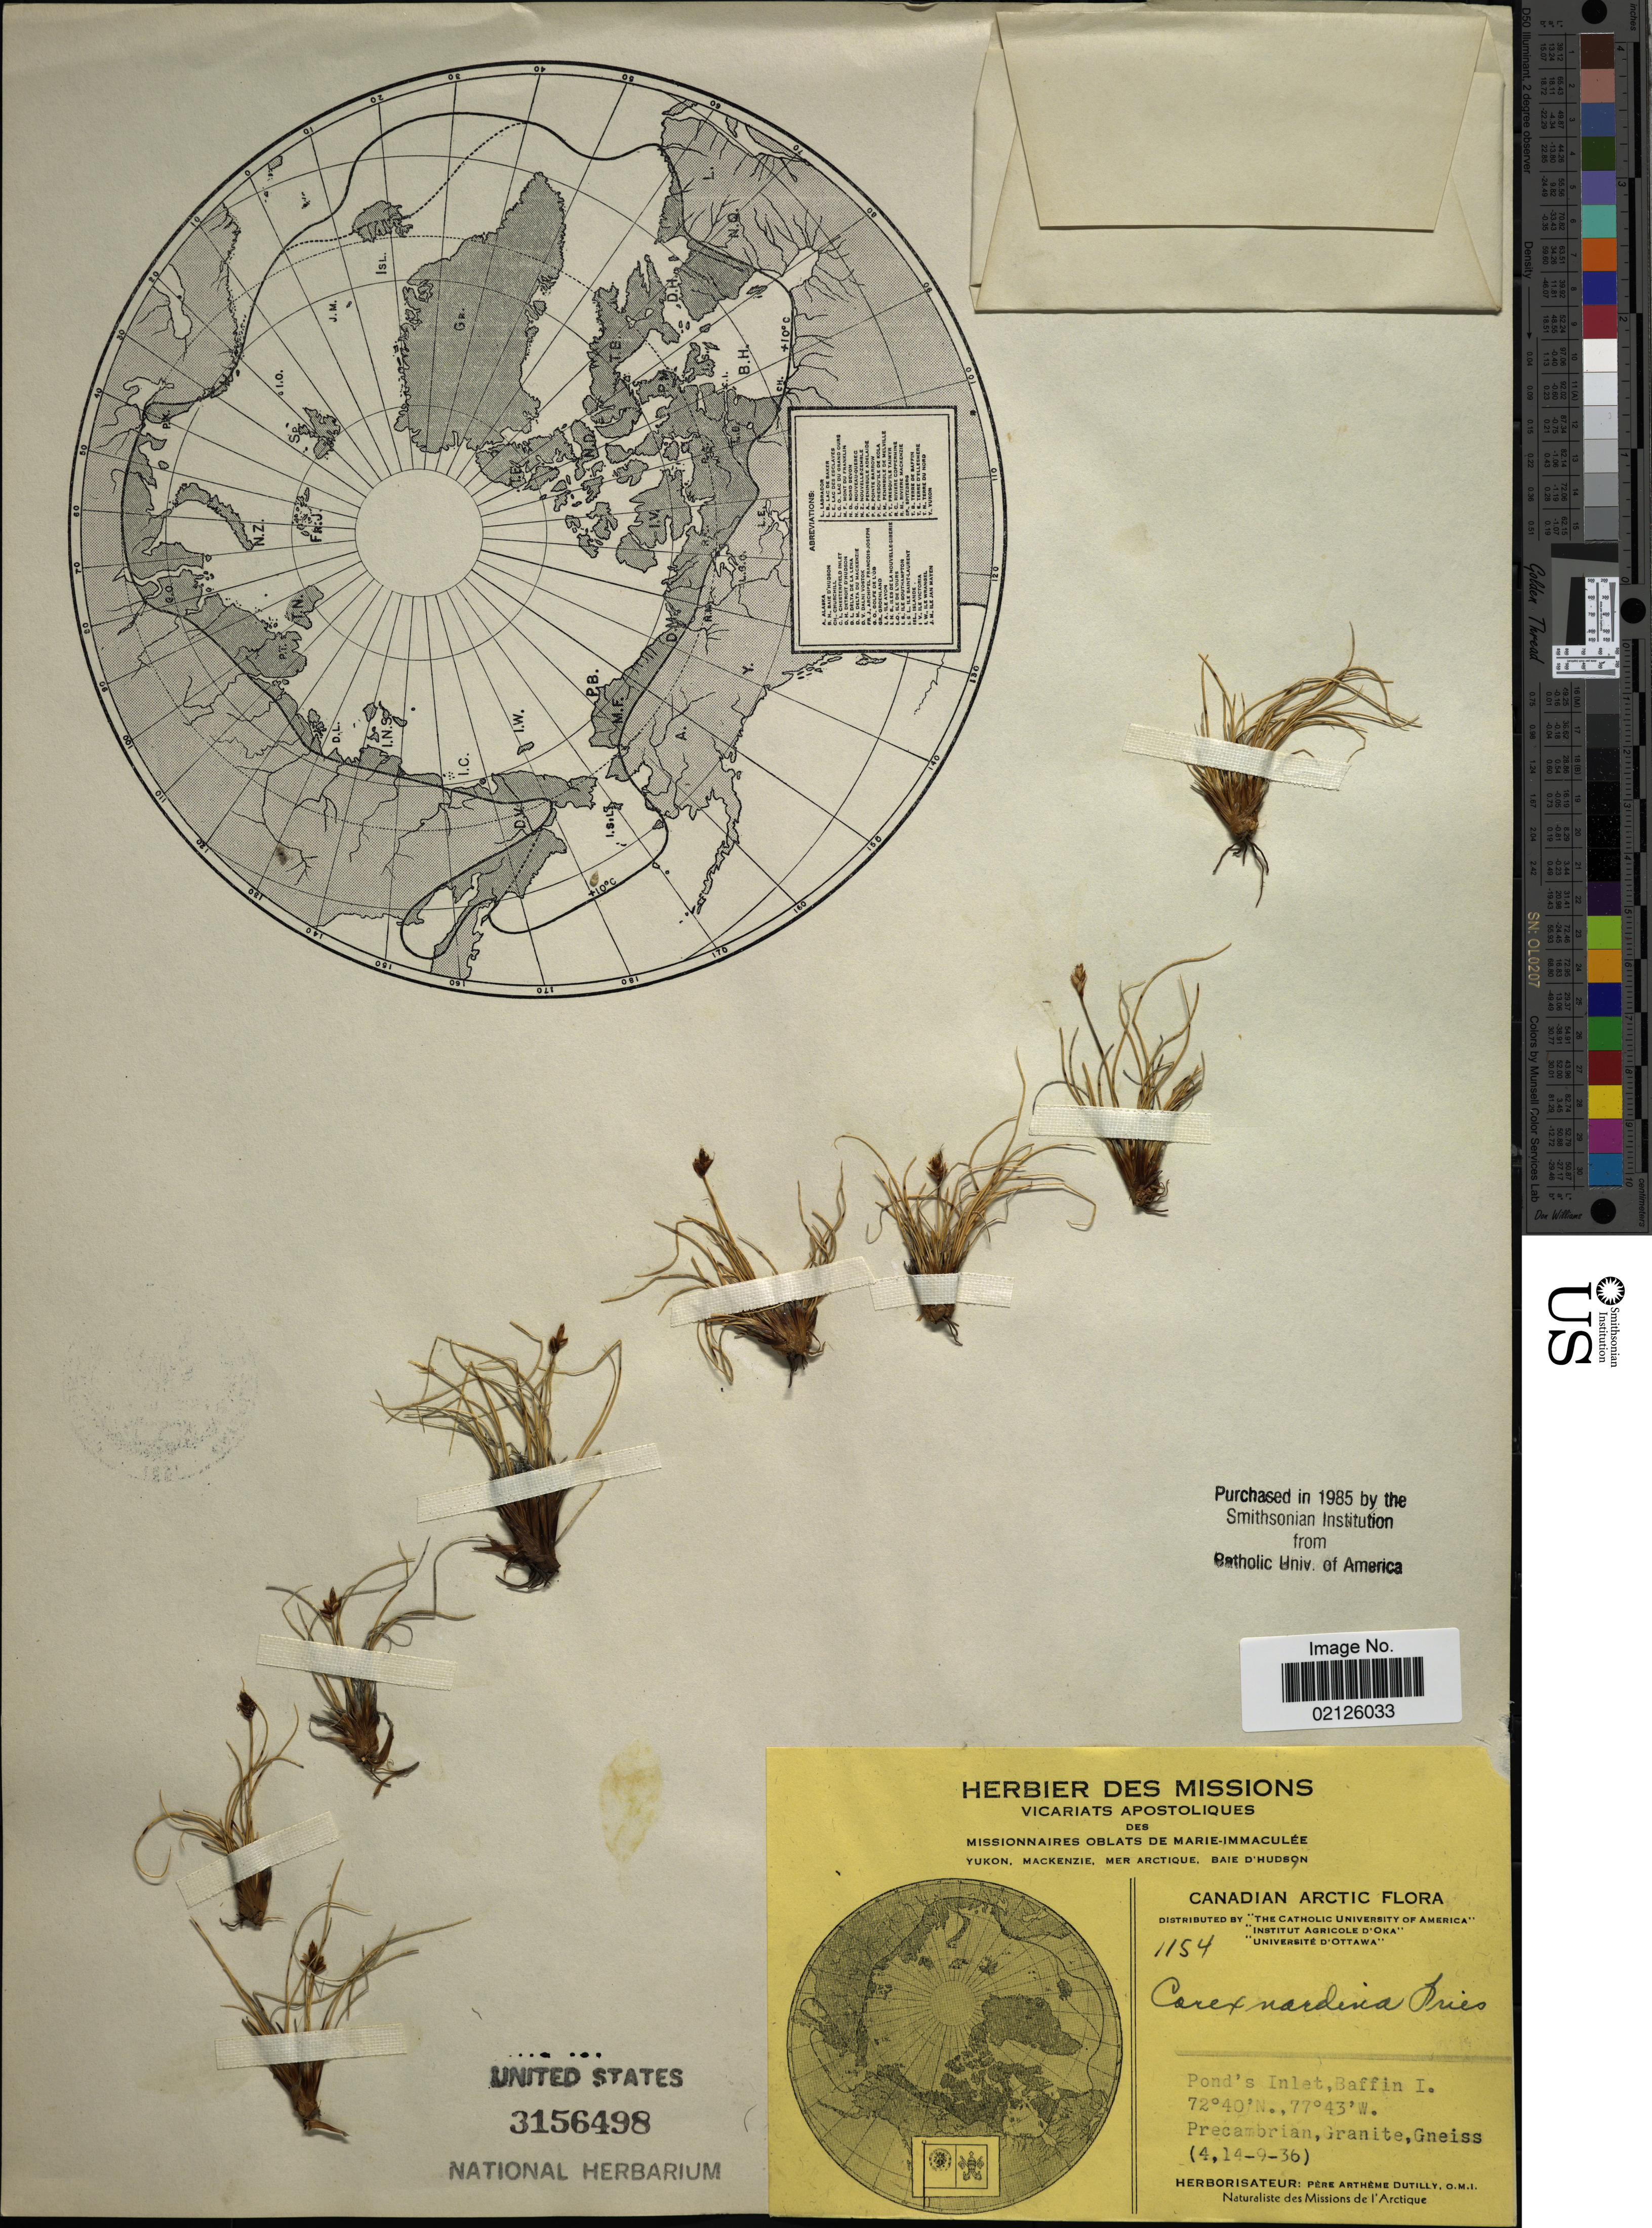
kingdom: Plantae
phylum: Tracheophyta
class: Liliopsida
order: Poales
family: Cyperaceae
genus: Carex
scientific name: Carex nardina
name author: (Hornem.) Fr.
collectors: P. Dutilly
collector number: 1154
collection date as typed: Transcribed d/m/y: 4/9/36 to 14/9/36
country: Canada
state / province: Nunavut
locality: Canadian Arctic, Pond's Inlet, Baffin I.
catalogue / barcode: US 3156498